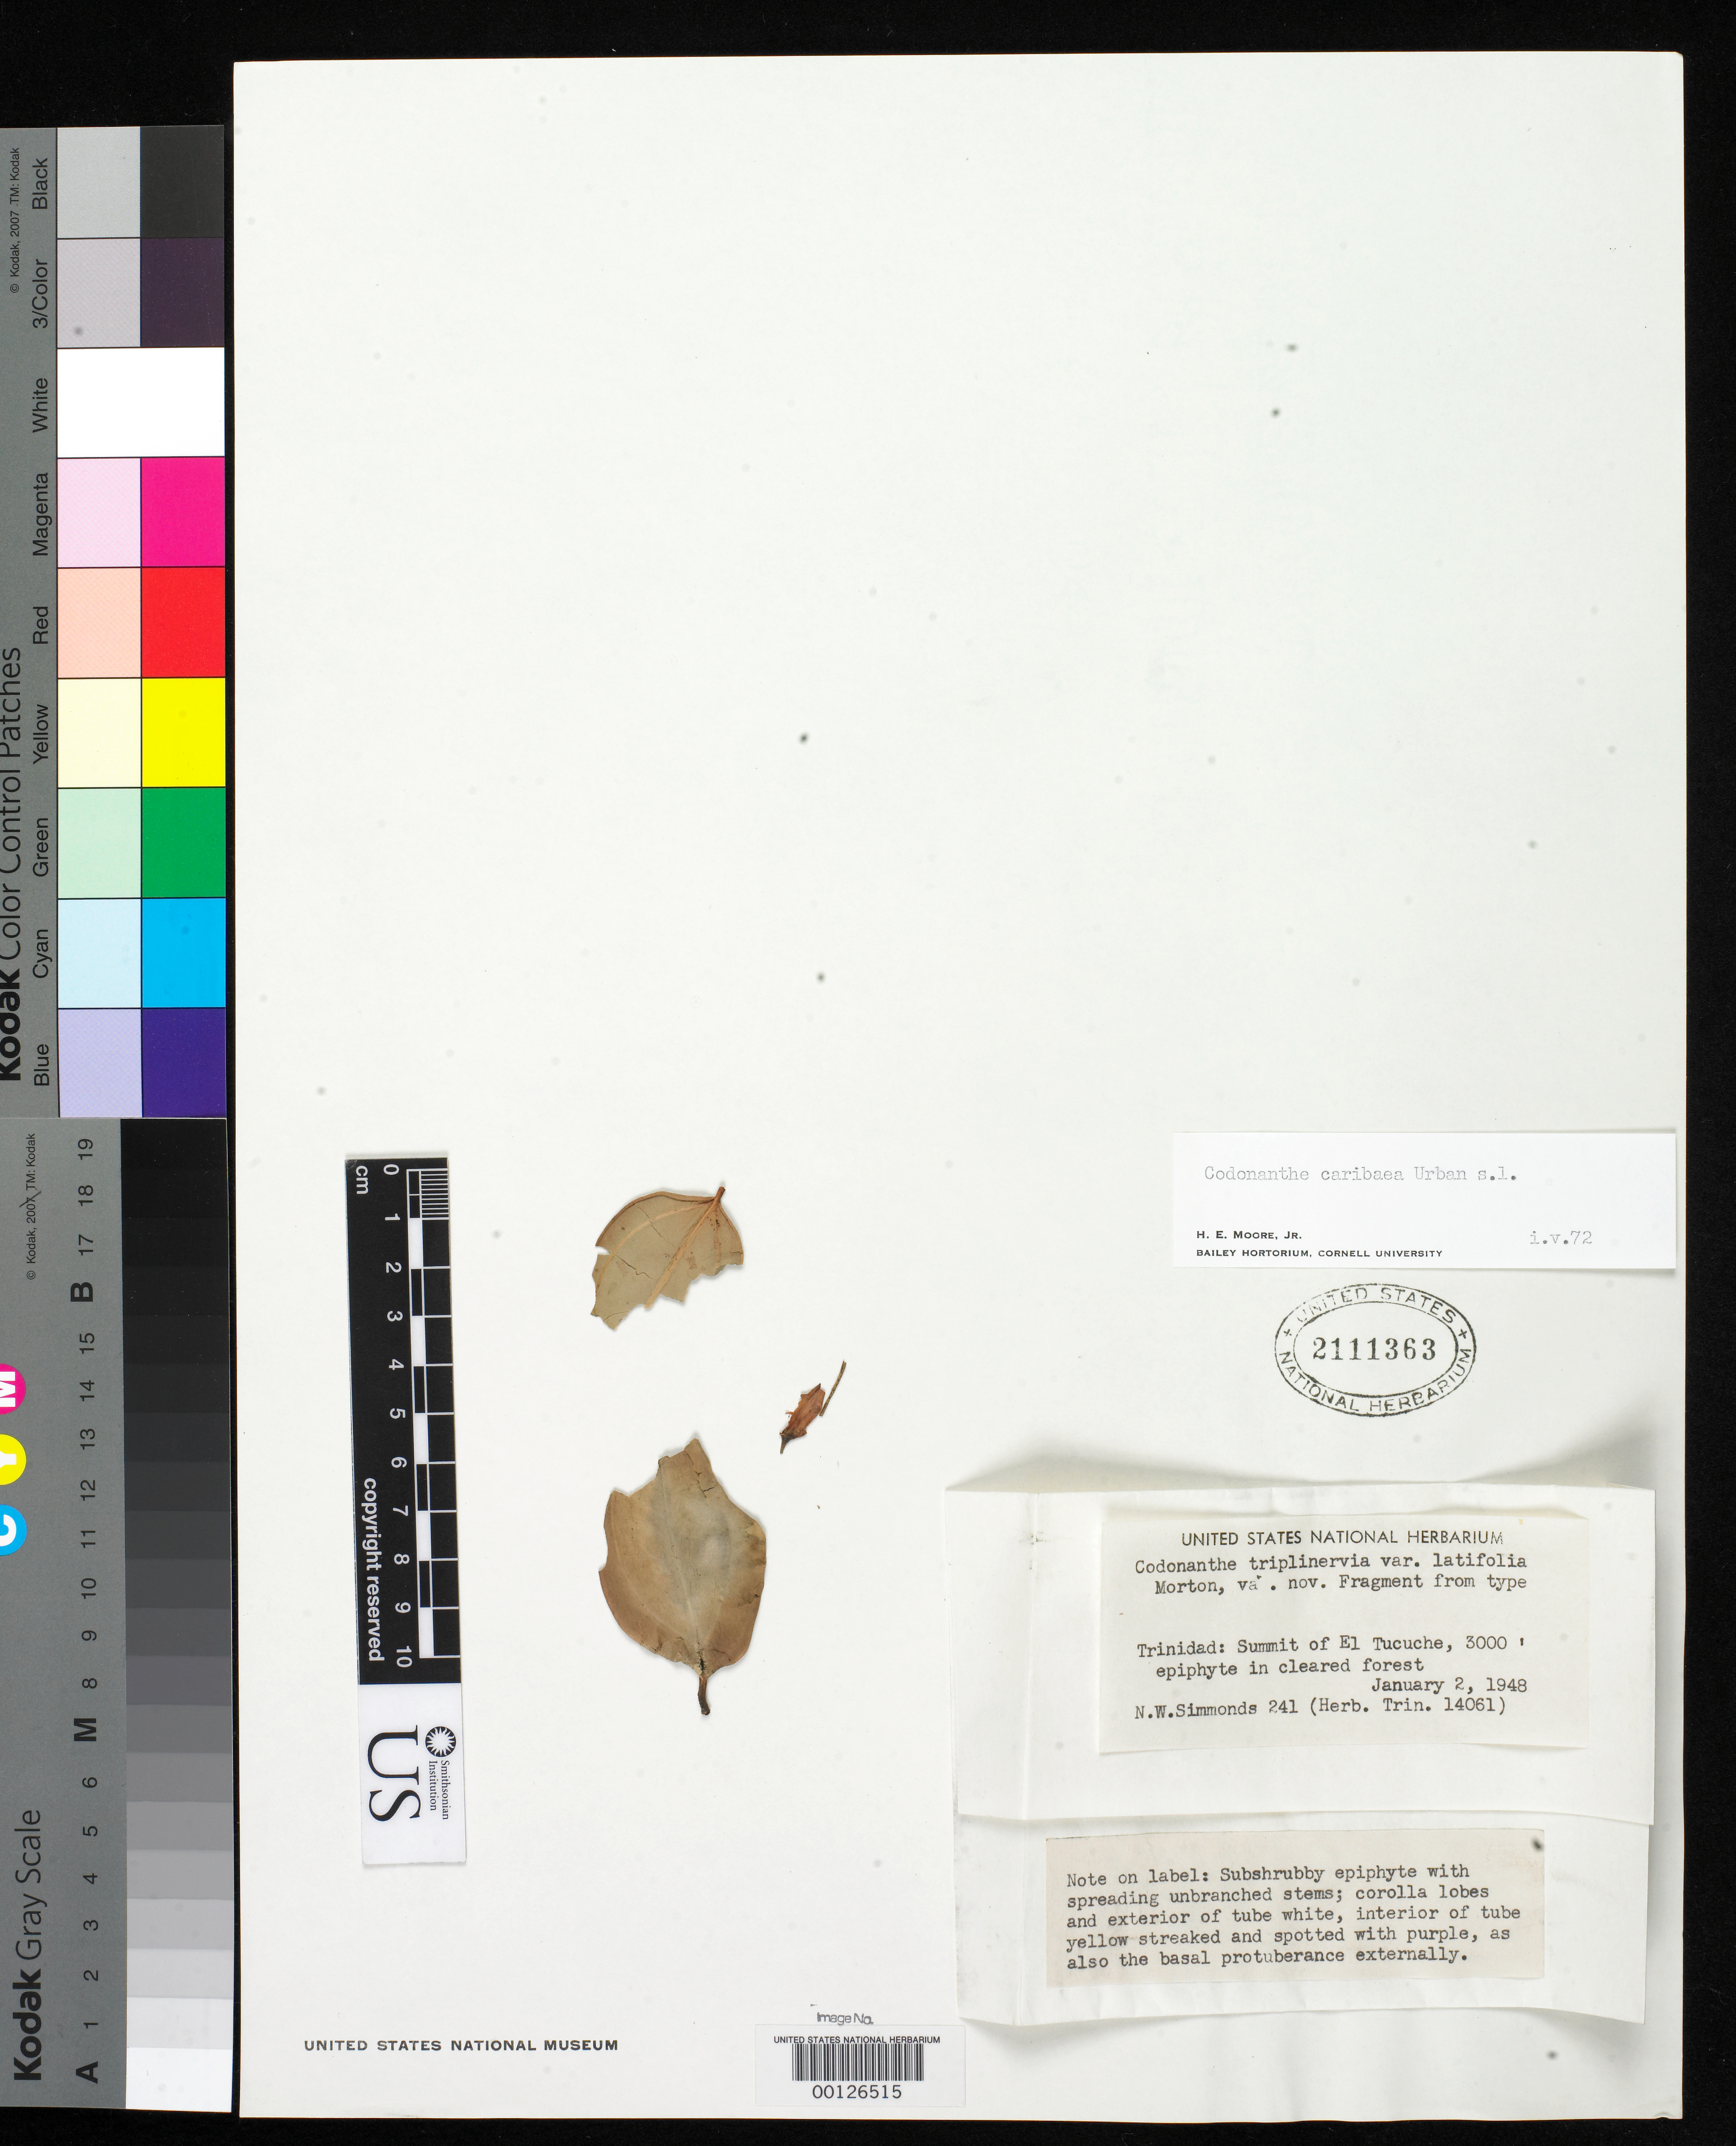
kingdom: Plantae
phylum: Tracheophyta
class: Magnoliopsida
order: Lamiales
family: Gesneriaceae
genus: Codonanthe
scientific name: Codonanthe triplinervia var. latifolia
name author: C.V. Morton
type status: Type Fragment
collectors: N. W. Simmonds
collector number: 241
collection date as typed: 02 Jan 1948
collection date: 1948-01-02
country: Trinidad and Tobago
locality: Summit of El Tucuche.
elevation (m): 914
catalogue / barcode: US 2111363